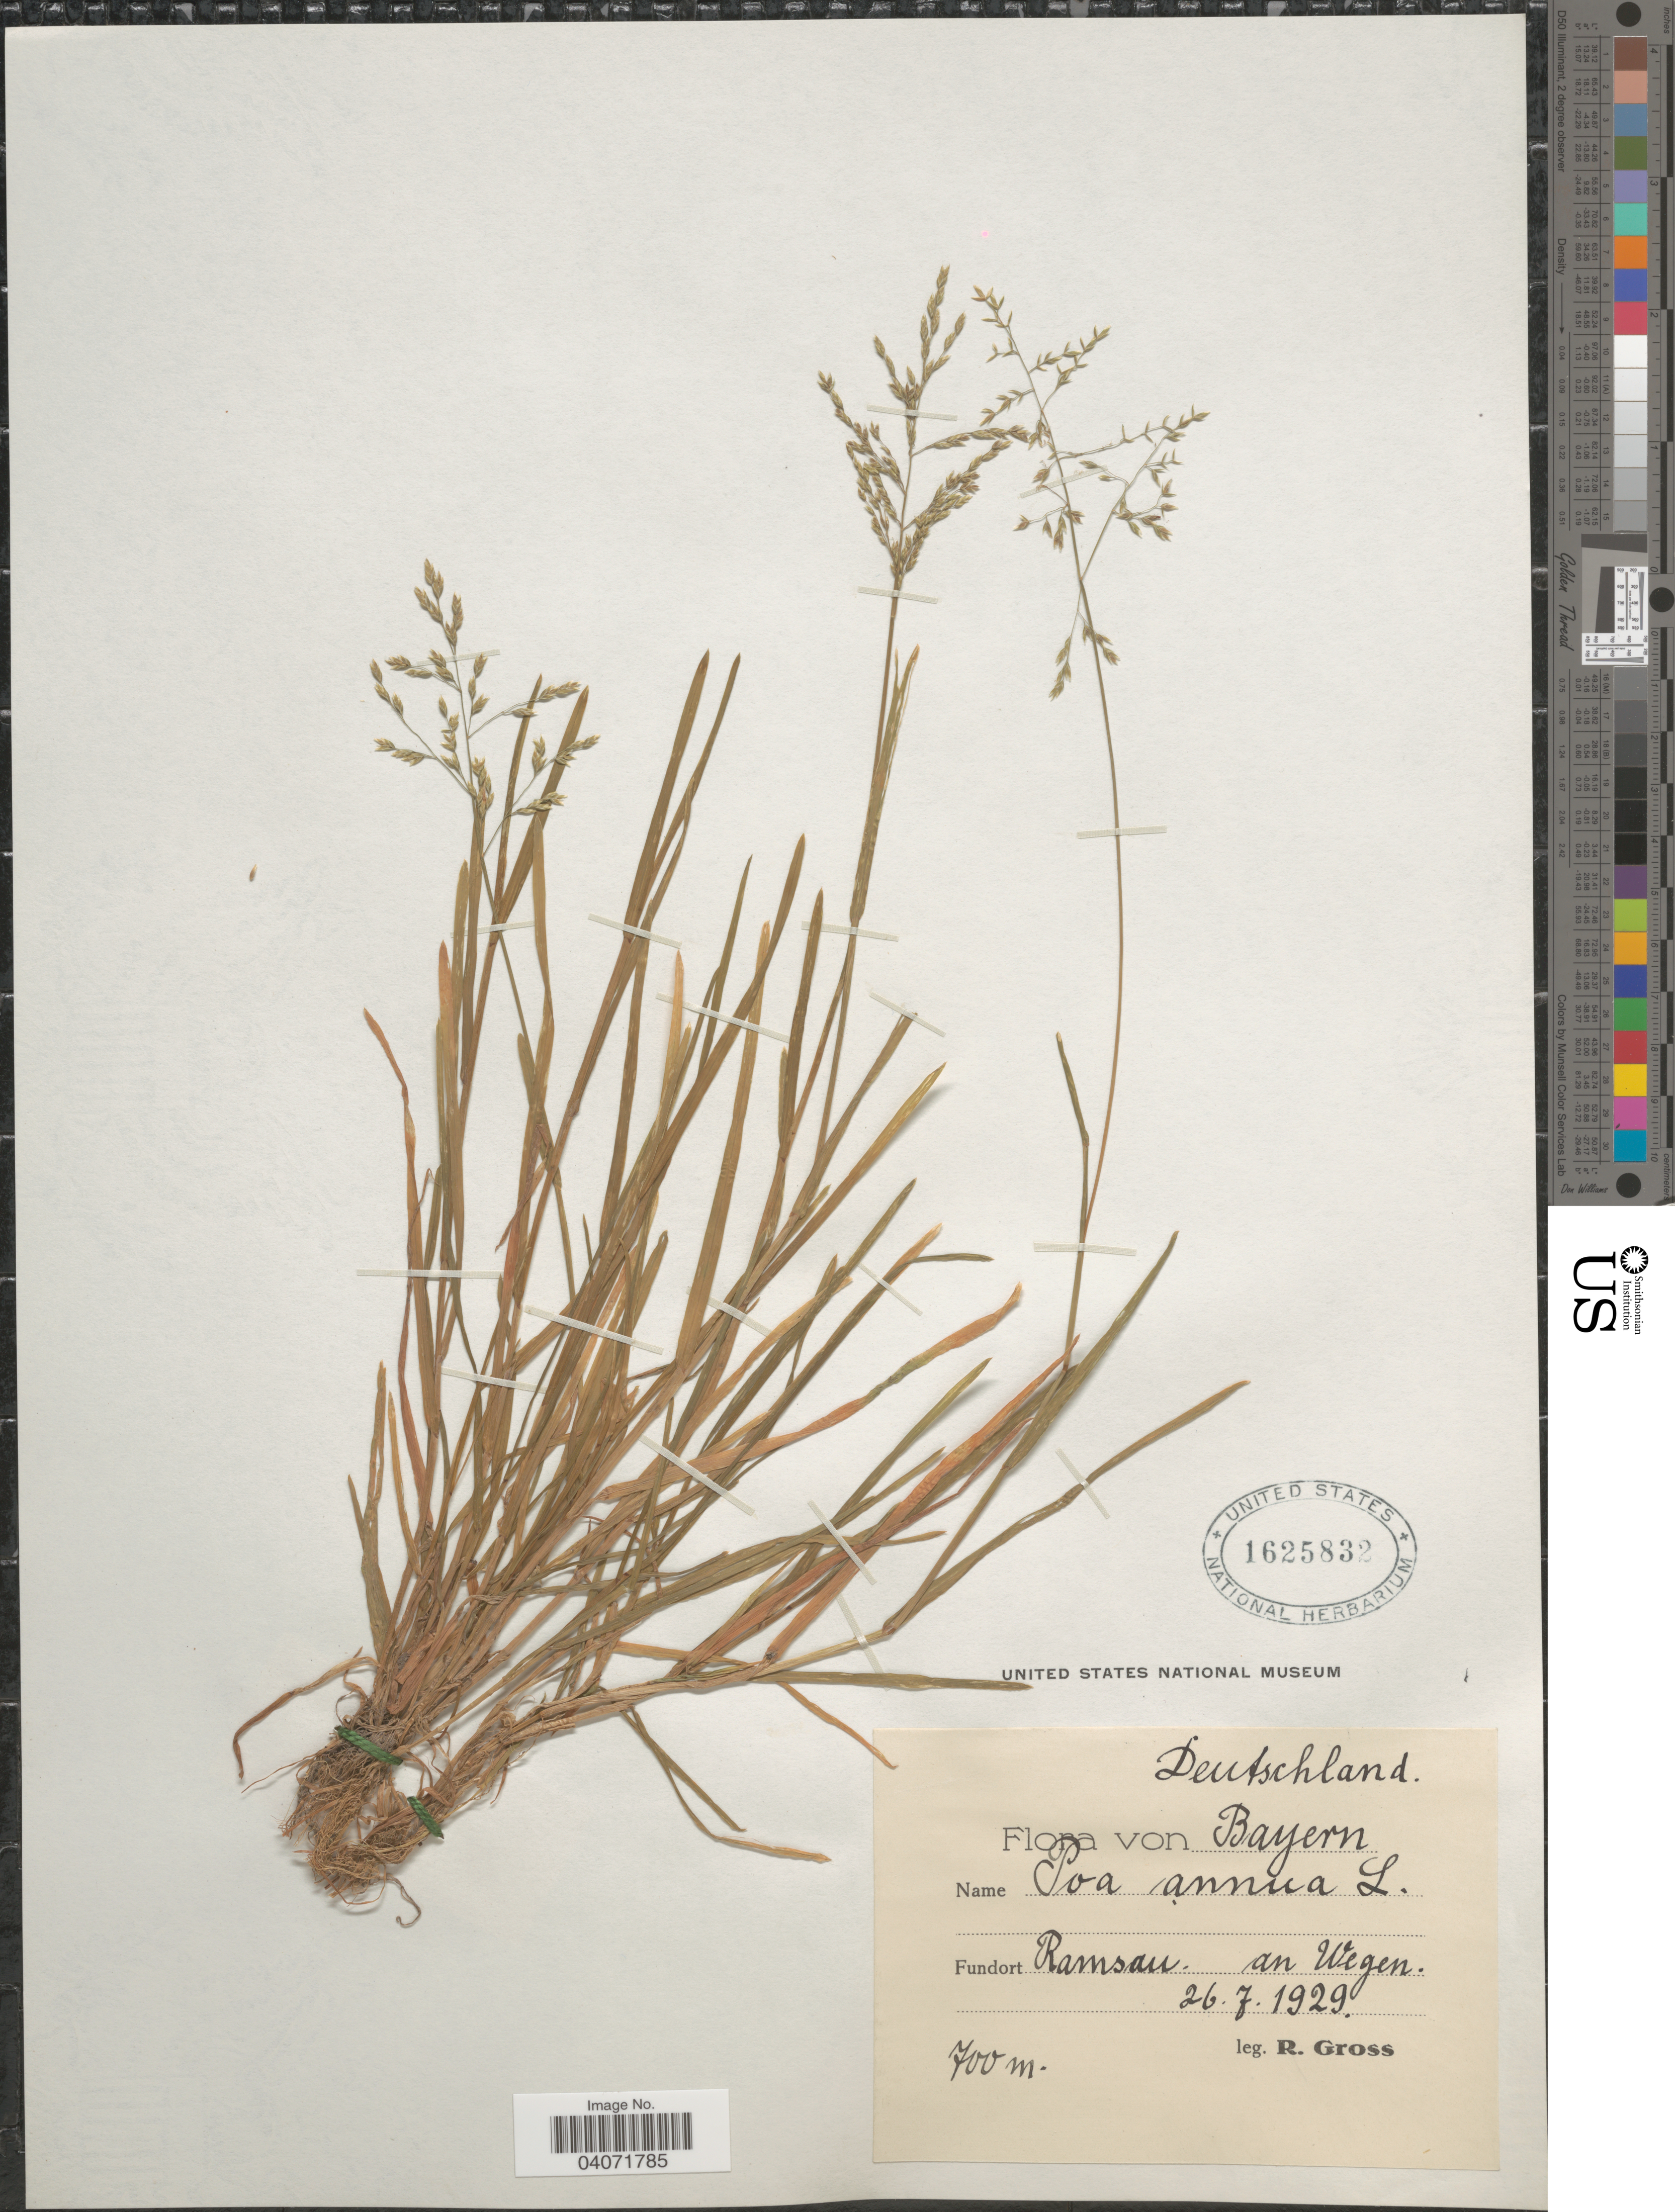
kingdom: Plantae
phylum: Tracheophyta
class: Liliopsida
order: Poales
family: Poaceae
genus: Poa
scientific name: Poa annua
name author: L.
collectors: R. Gross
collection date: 1929-07-26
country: Germany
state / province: Bayern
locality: Ramsau. an Wegen.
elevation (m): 700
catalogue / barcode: US 1625832